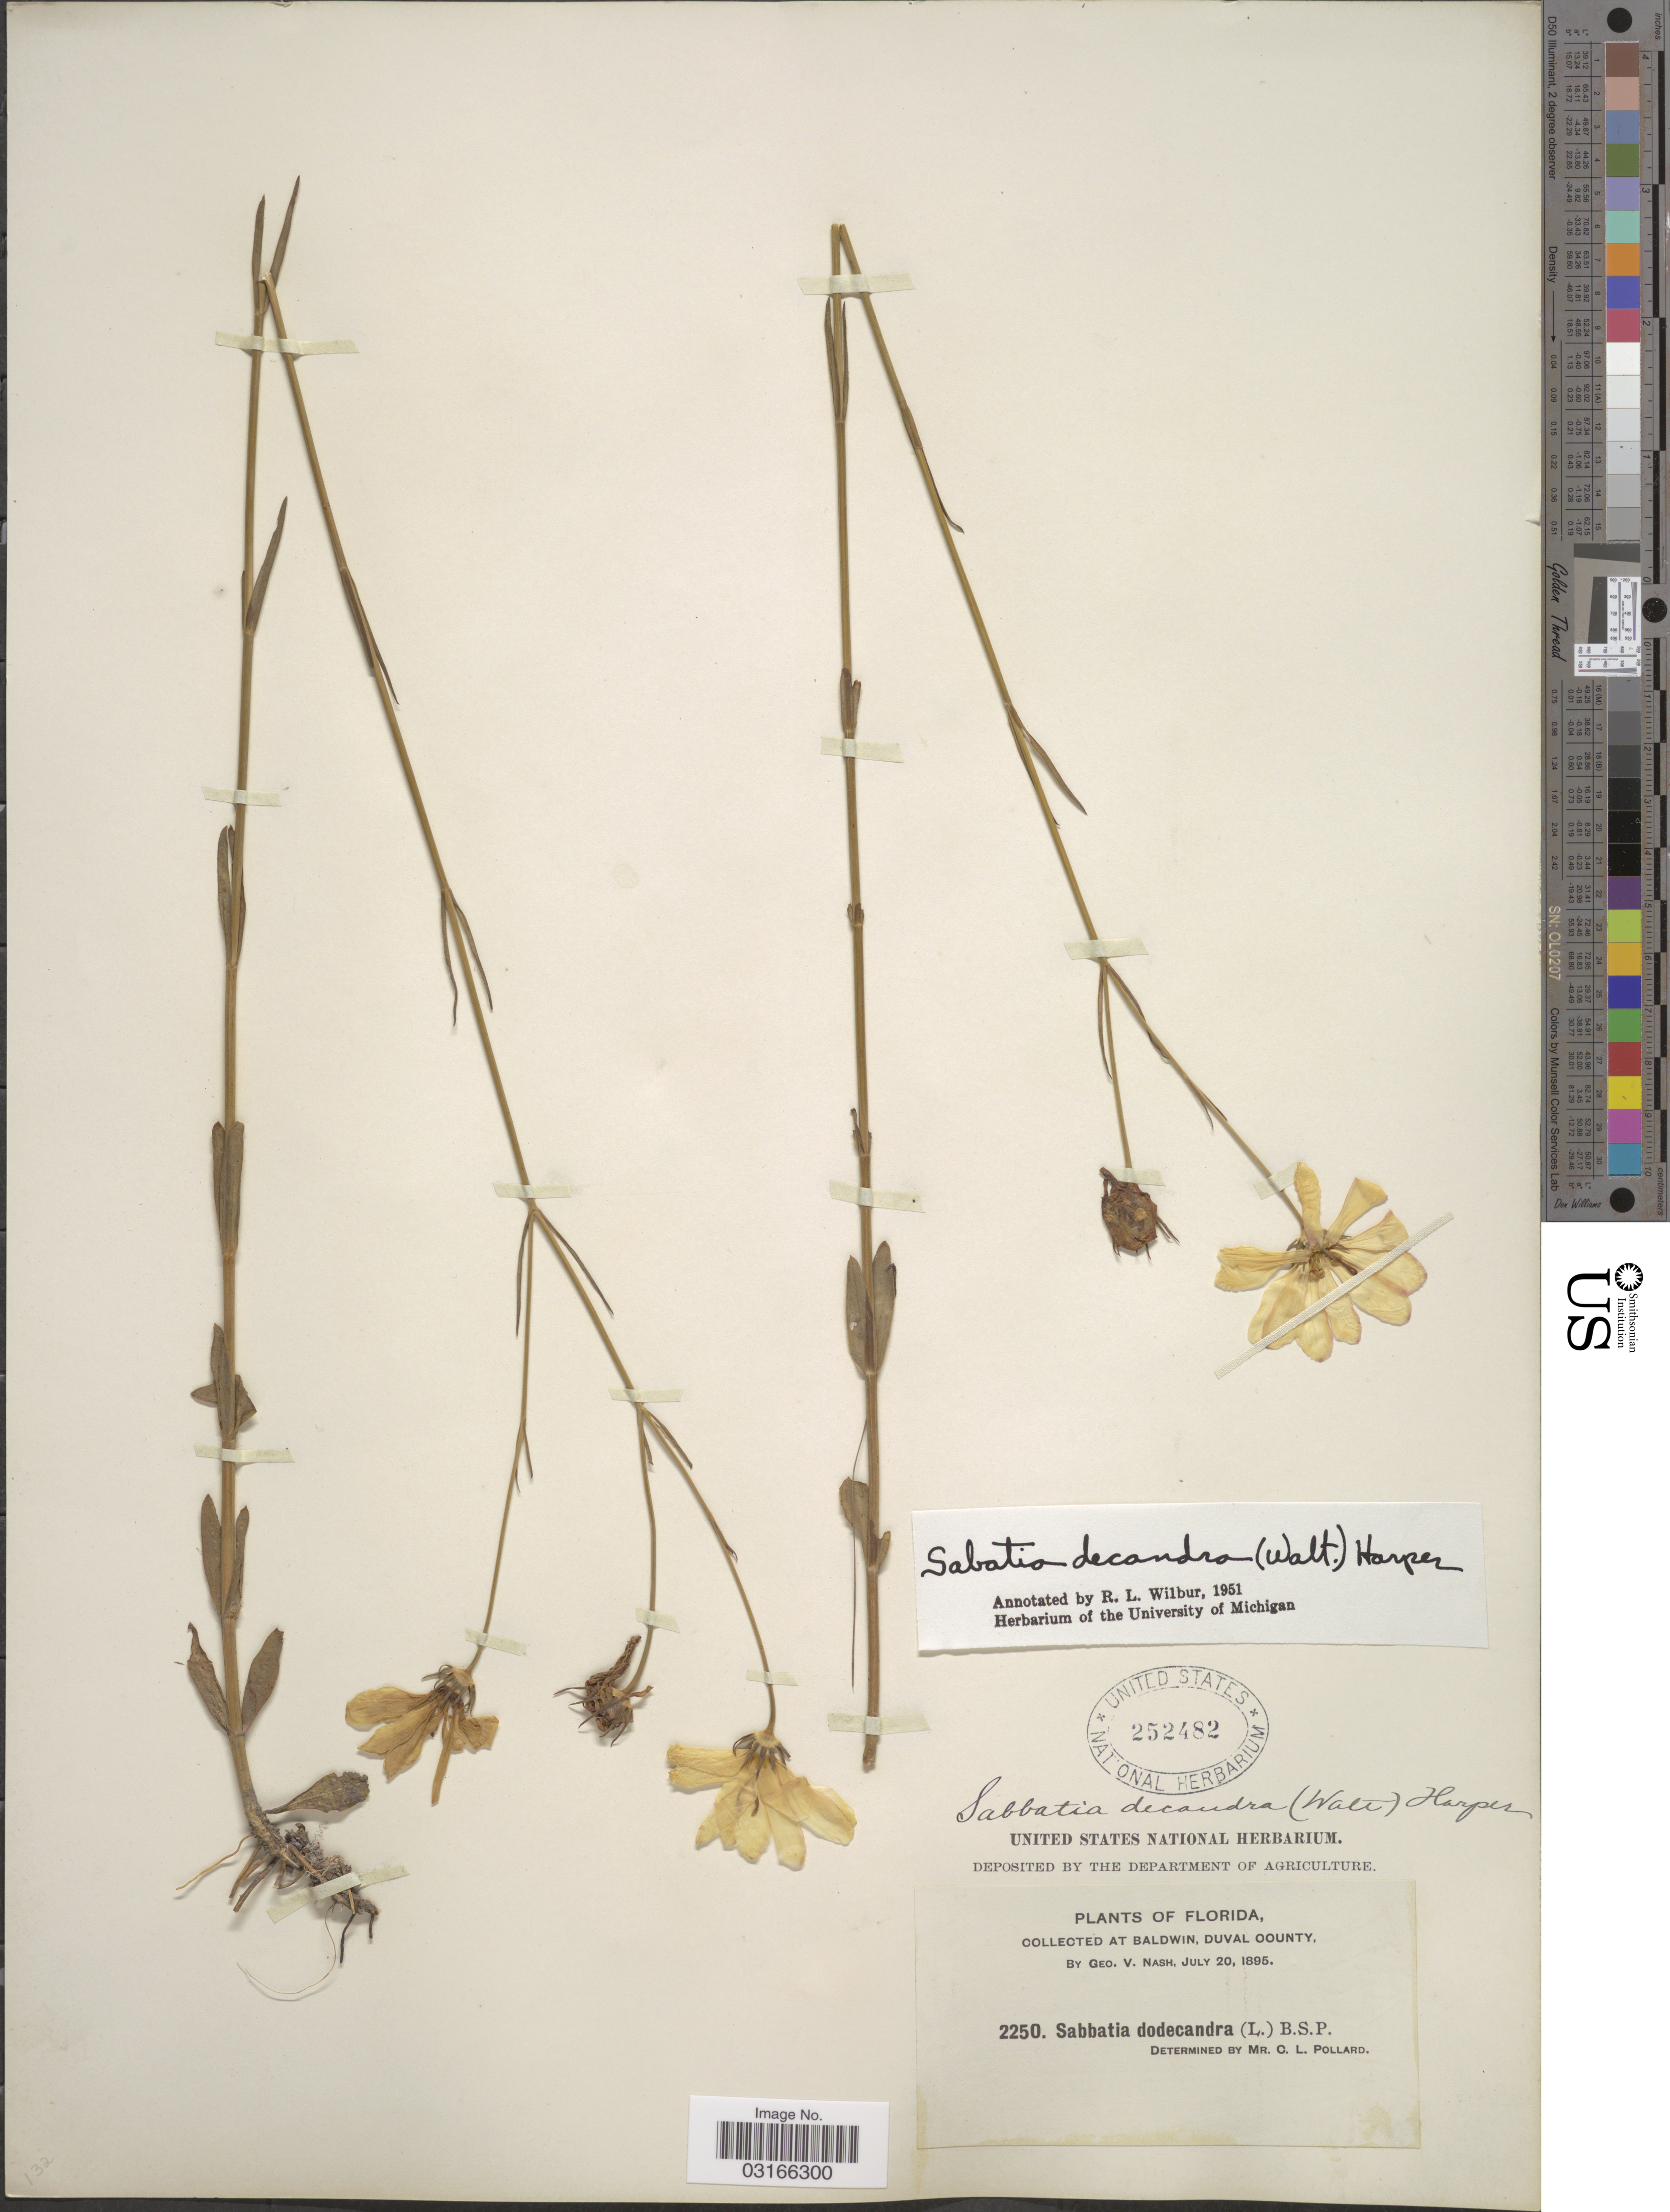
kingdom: Plantae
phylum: Tracheophyta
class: Magnoliopsida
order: Gentianales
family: Gentianaceae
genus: Sabatia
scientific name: Sabatia decandra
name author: (Walter)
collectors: G. V. Nash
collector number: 2250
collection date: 1895-07-20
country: United States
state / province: Florida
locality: At Baldwin, Duval County.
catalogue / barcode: US 252482